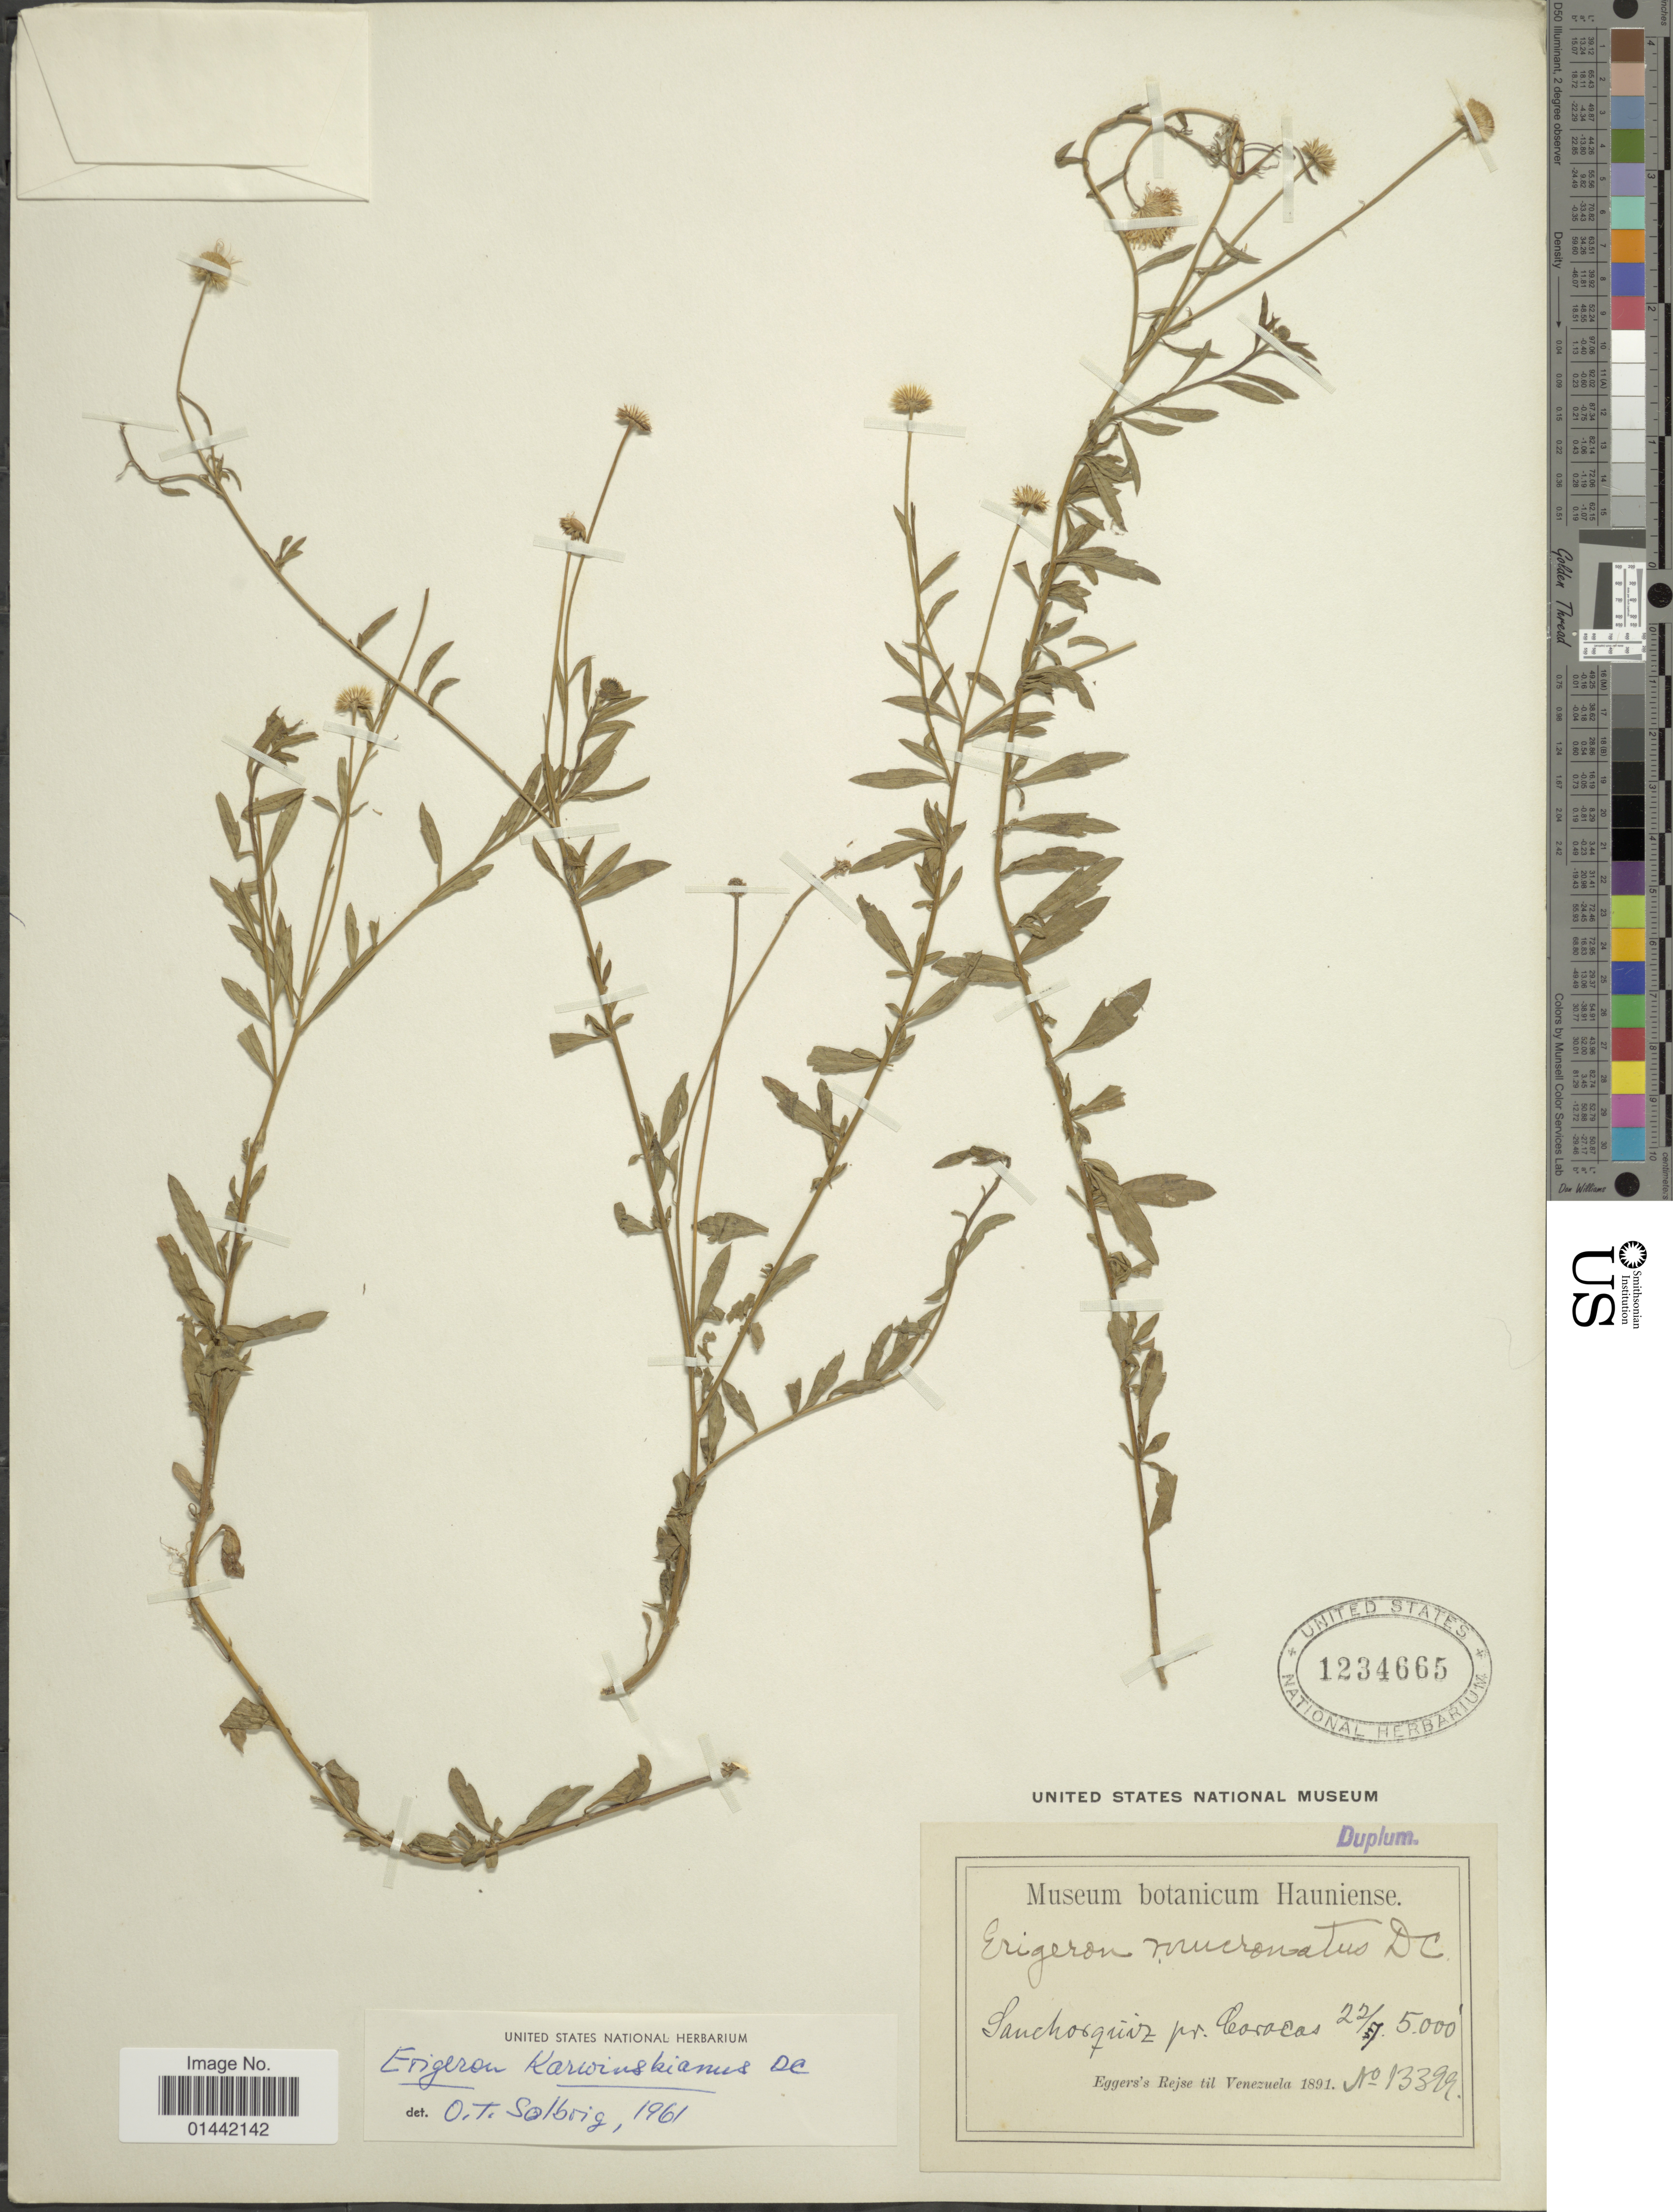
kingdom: Plantae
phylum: Tracheophyta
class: Magnoliopsida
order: Asterales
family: Asteraceae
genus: Erigeron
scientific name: Erigeron karvinskianus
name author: DC.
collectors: -. Eggers & Resje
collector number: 13399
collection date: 1891-07-22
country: Venezuela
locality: Sanchosquiz pr. Caracas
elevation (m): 1524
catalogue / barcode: US 1234665